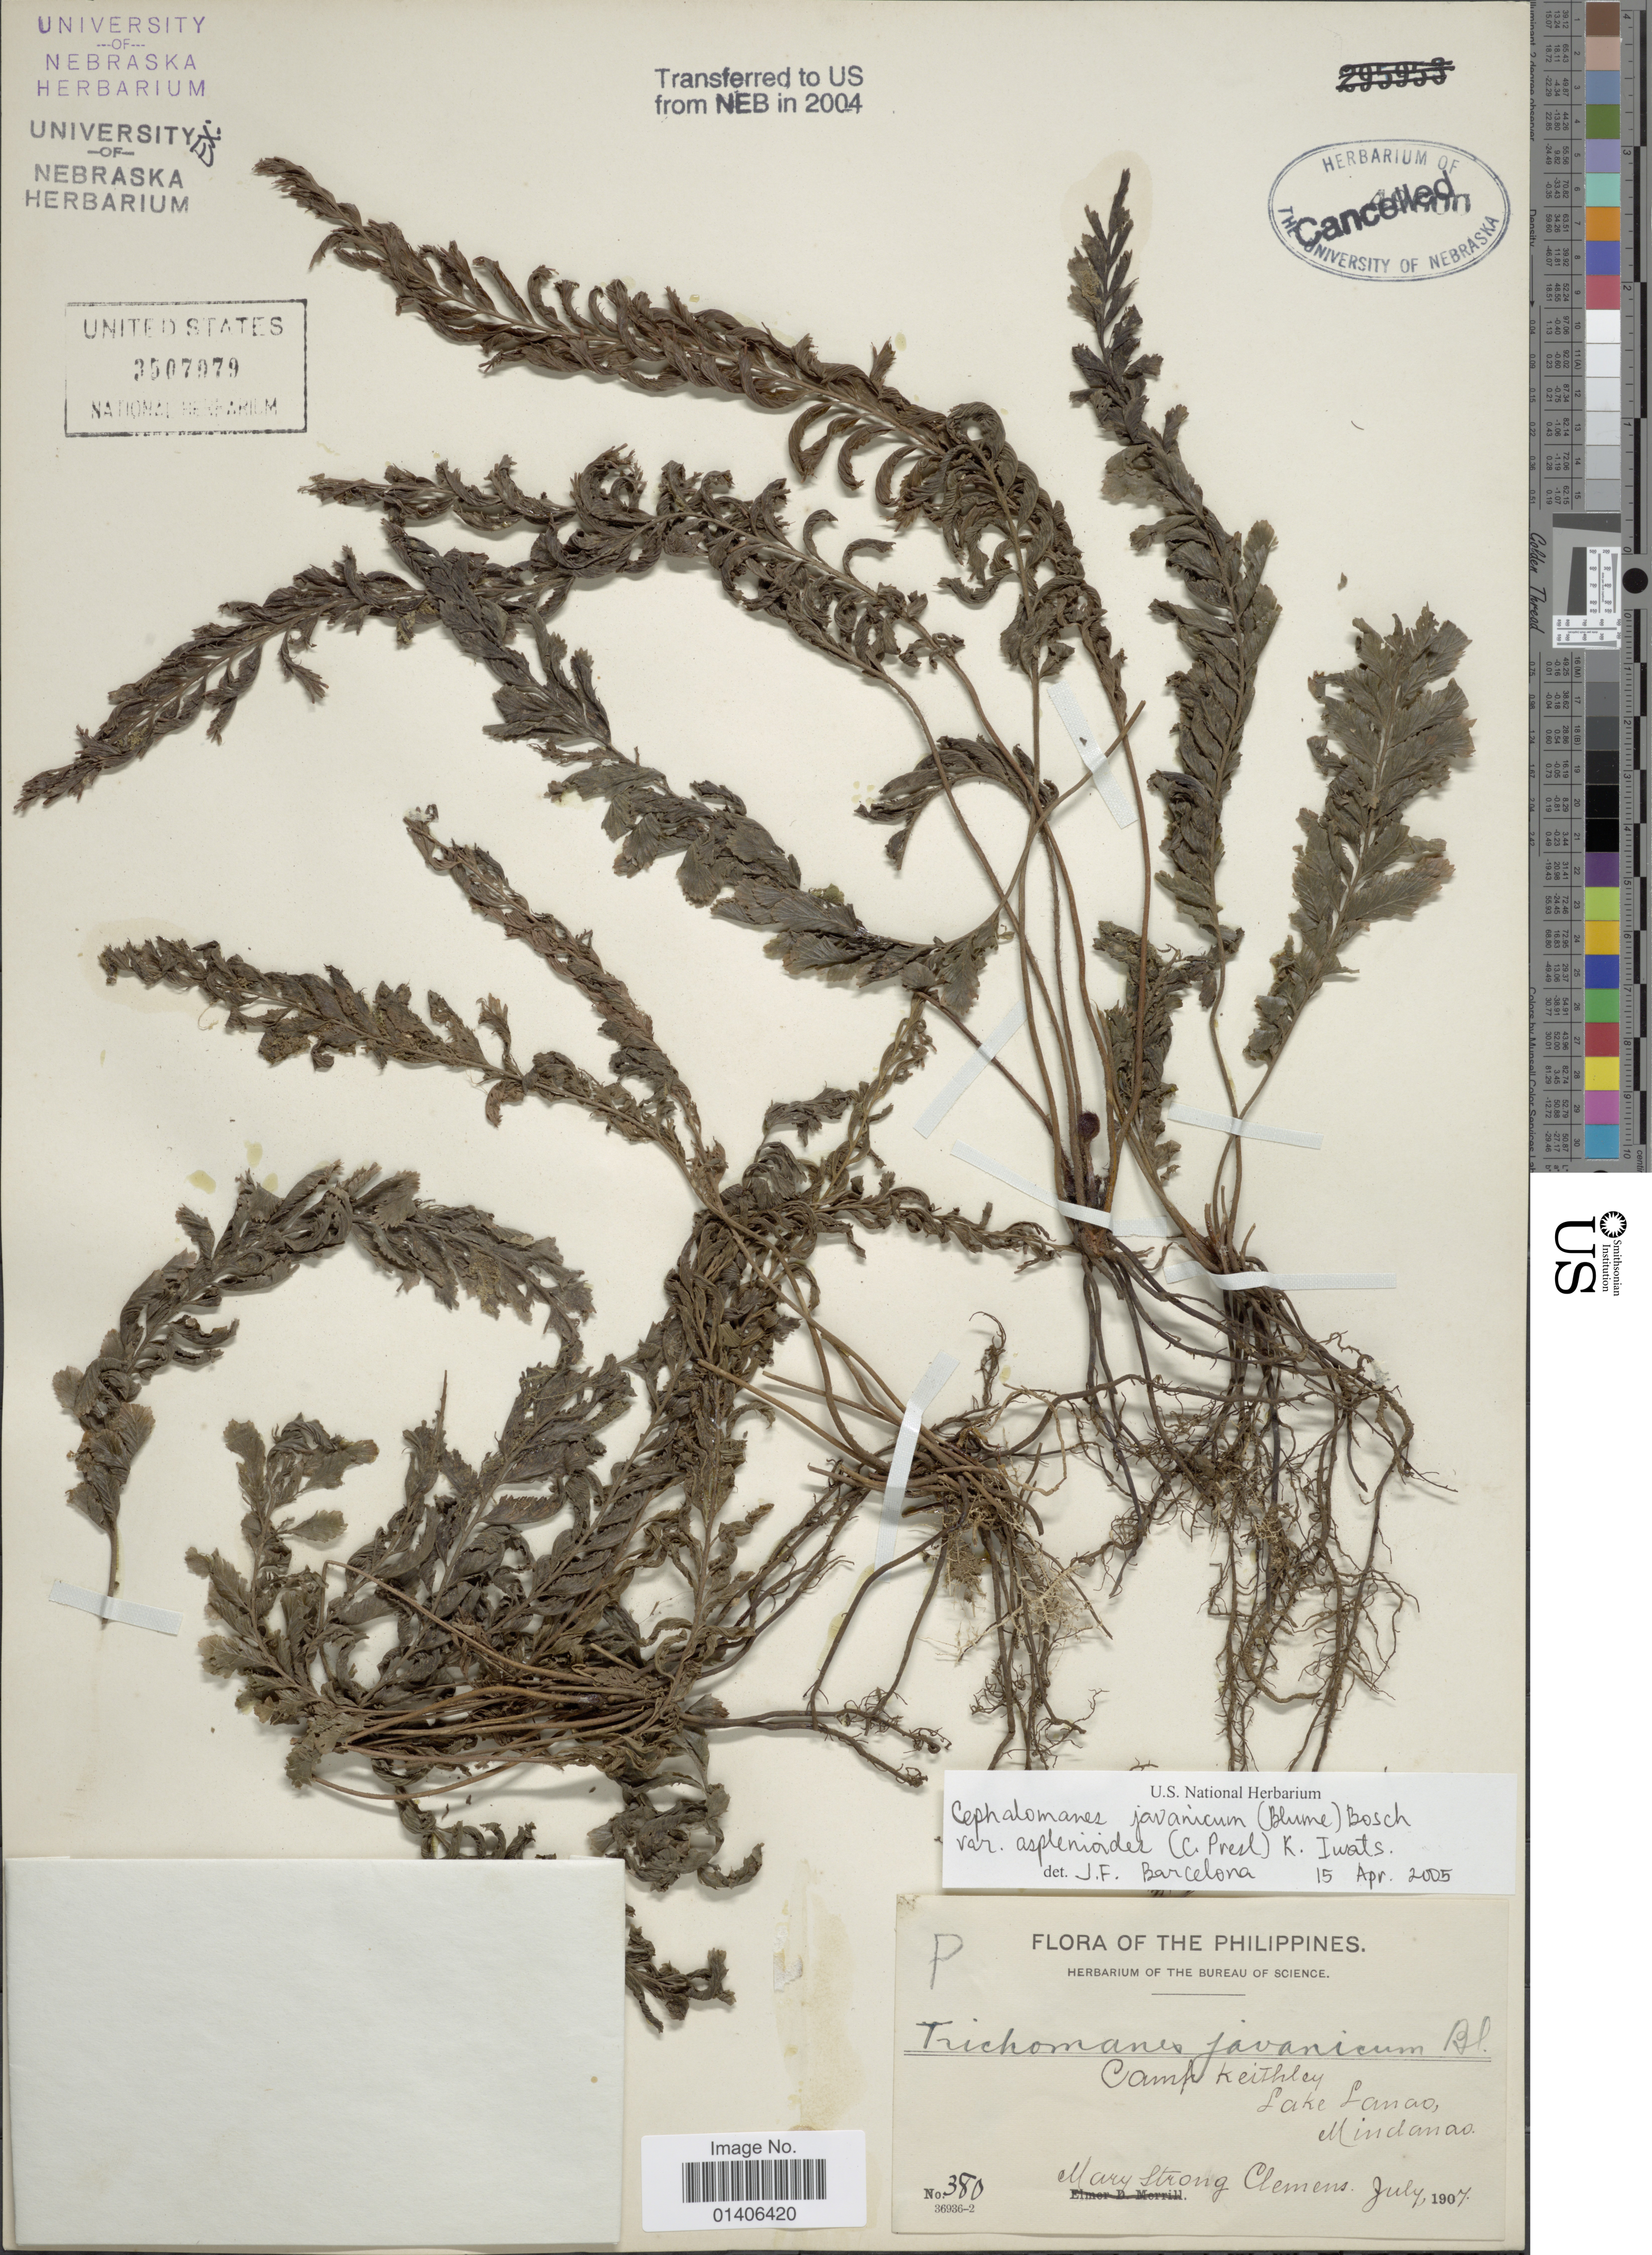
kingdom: Plantae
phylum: Tracheophyta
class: Polypodiopsida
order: Hymenophyllales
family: Hymenophyllaceae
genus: Cephalomanes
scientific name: Cephalomanes javanicum var. asplenoides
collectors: M. S. Clemens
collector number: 380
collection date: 1907-07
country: Philippines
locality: Camp Keithley, lake Lanao, Mindanao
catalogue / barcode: US 3507979